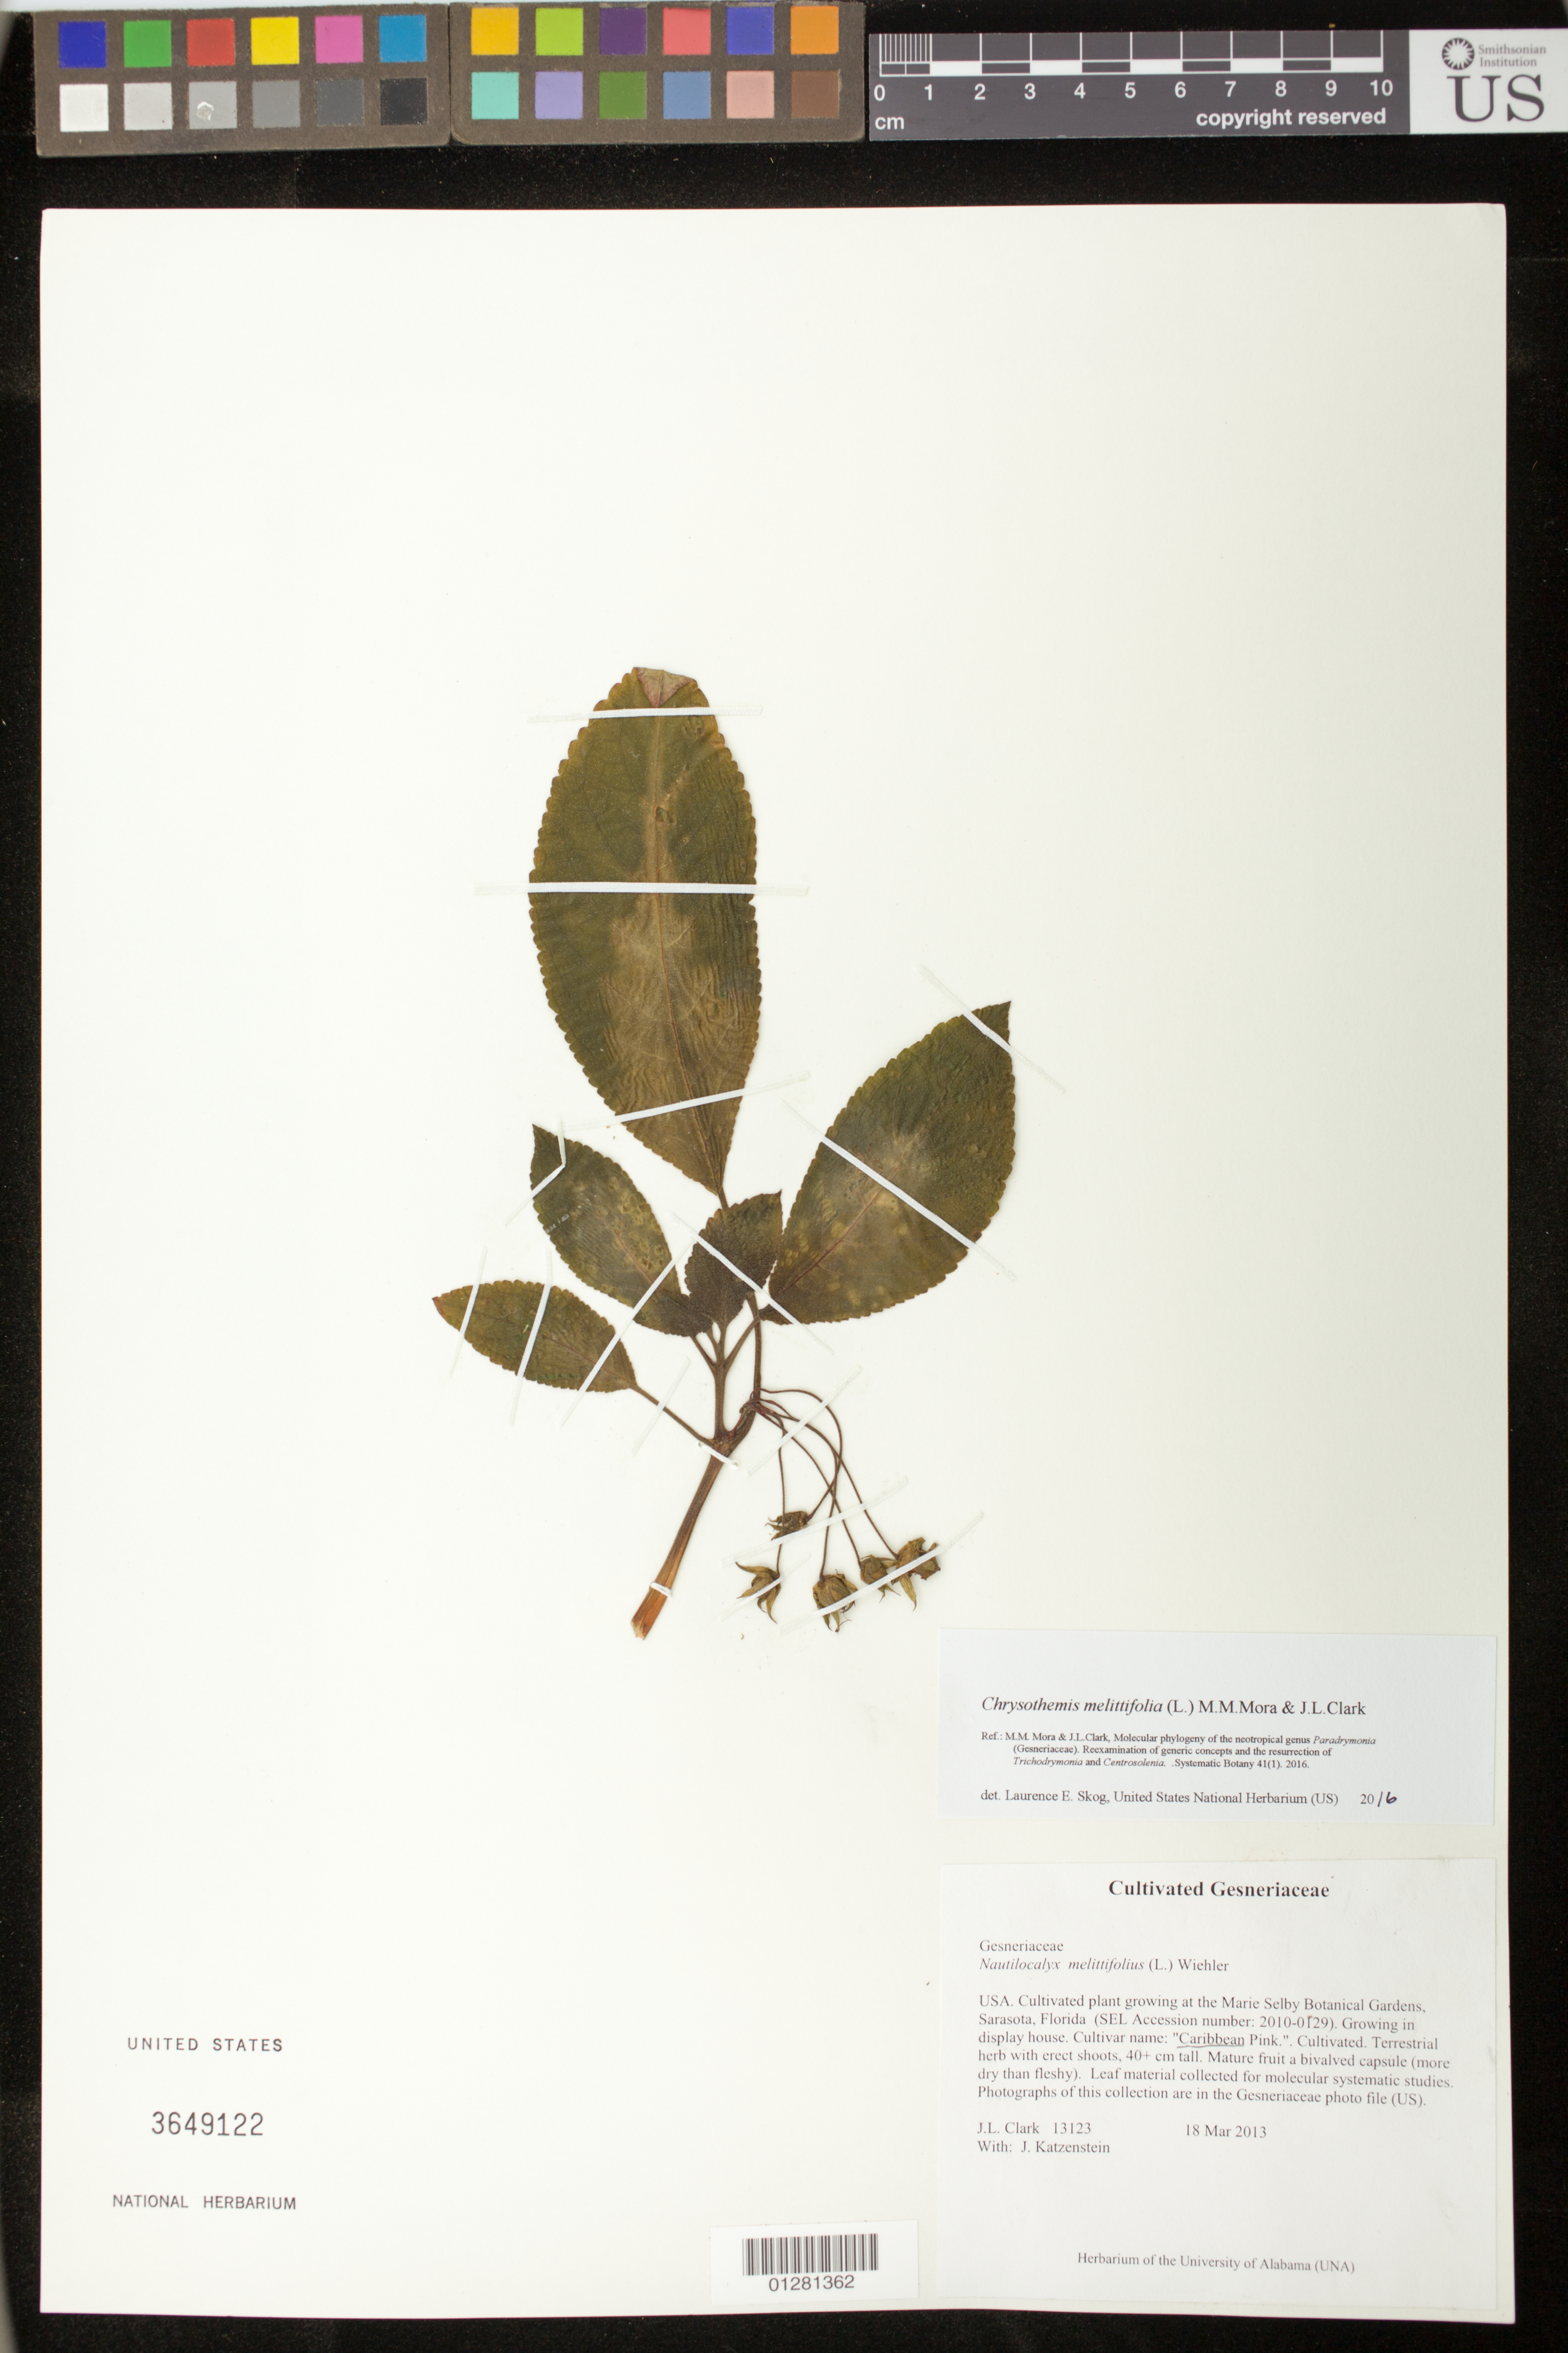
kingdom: Plantae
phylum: Tracheophyta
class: Magnoliopsida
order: Lamiales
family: Gesneriaceae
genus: Chrysothemis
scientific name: Chrysothemis melittifolia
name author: (L.) M.M. Mora & J.L. Clark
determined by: Skog, Laurence E.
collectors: J. L. Clark & J. Katzenstein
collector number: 13123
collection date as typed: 18 Mar 2013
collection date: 2013-03-18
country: United States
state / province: Florida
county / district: Sarasota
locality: Sarasota. Marie Selby Botanical Gardens.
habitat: Cultivated. Herb.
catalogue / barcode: US 3649122